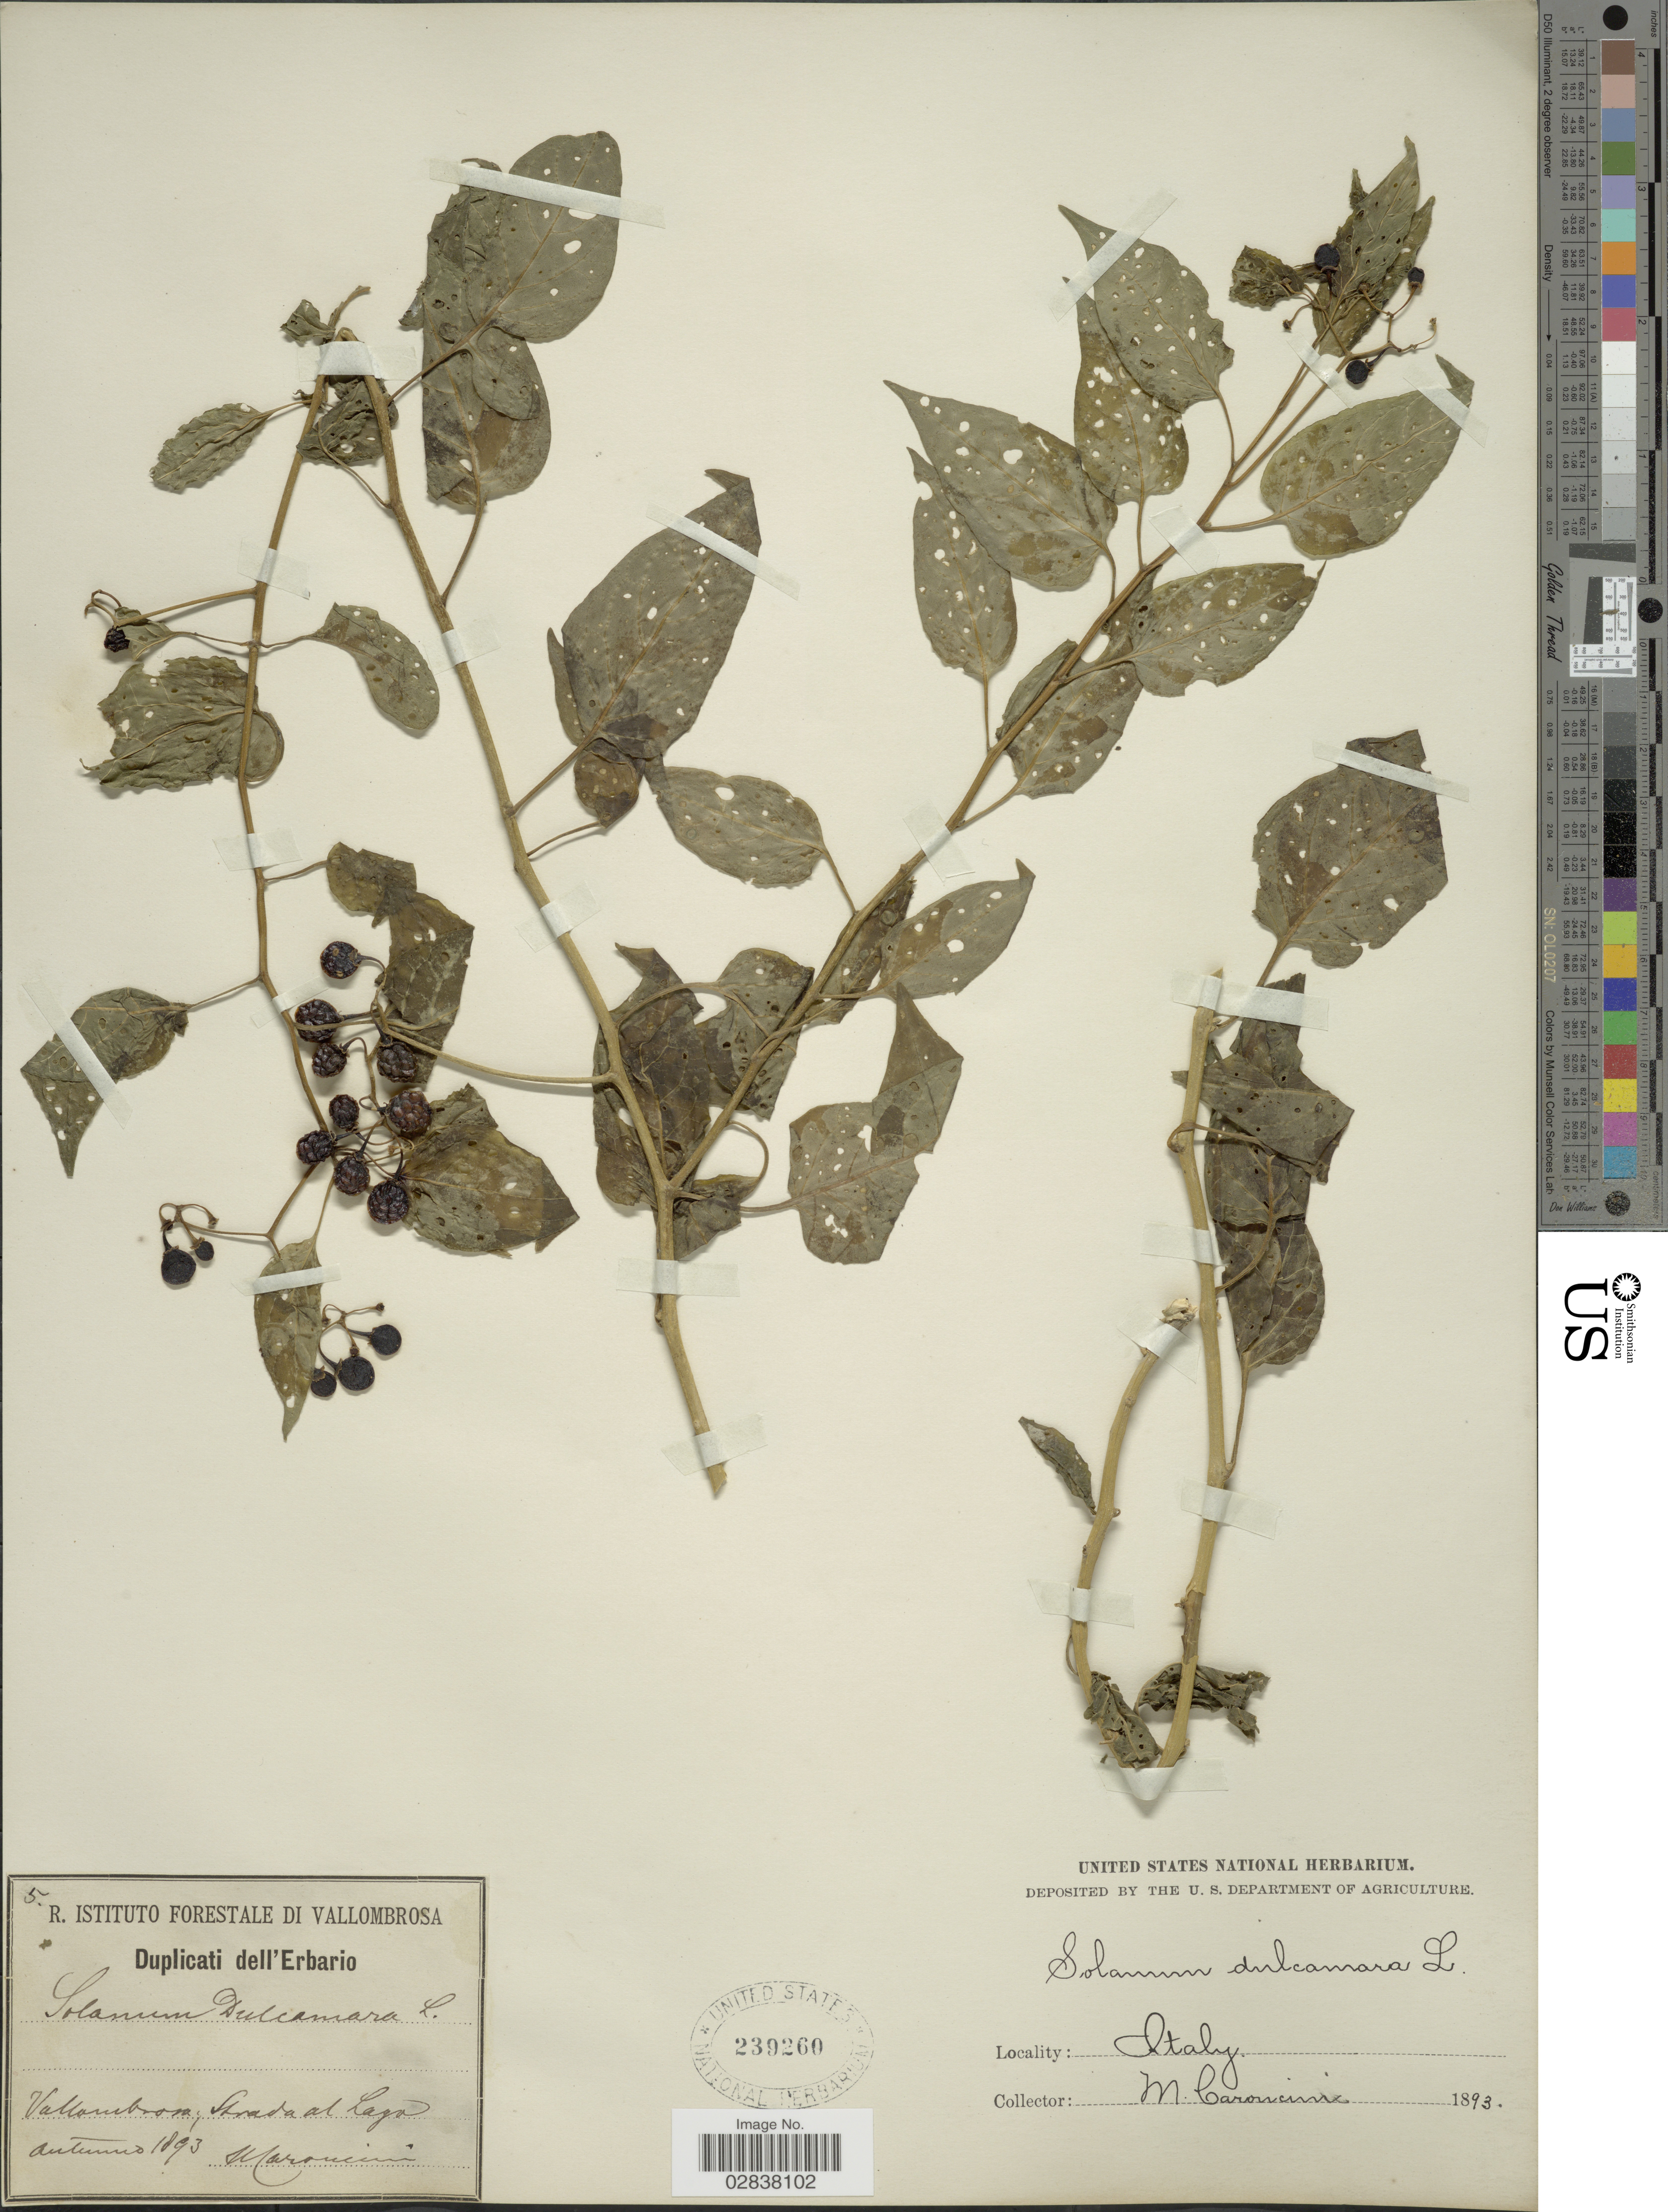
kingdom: Plantae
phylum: Tracheophyta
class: Magnoliopsida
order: Solanales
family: Solanaceae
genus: Solanum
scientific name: Solanum dulcamara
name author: L.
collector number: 5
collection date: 1893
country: Italy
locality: Vallombrosa, Stradaal Lago autumno.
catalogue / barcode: US 239260